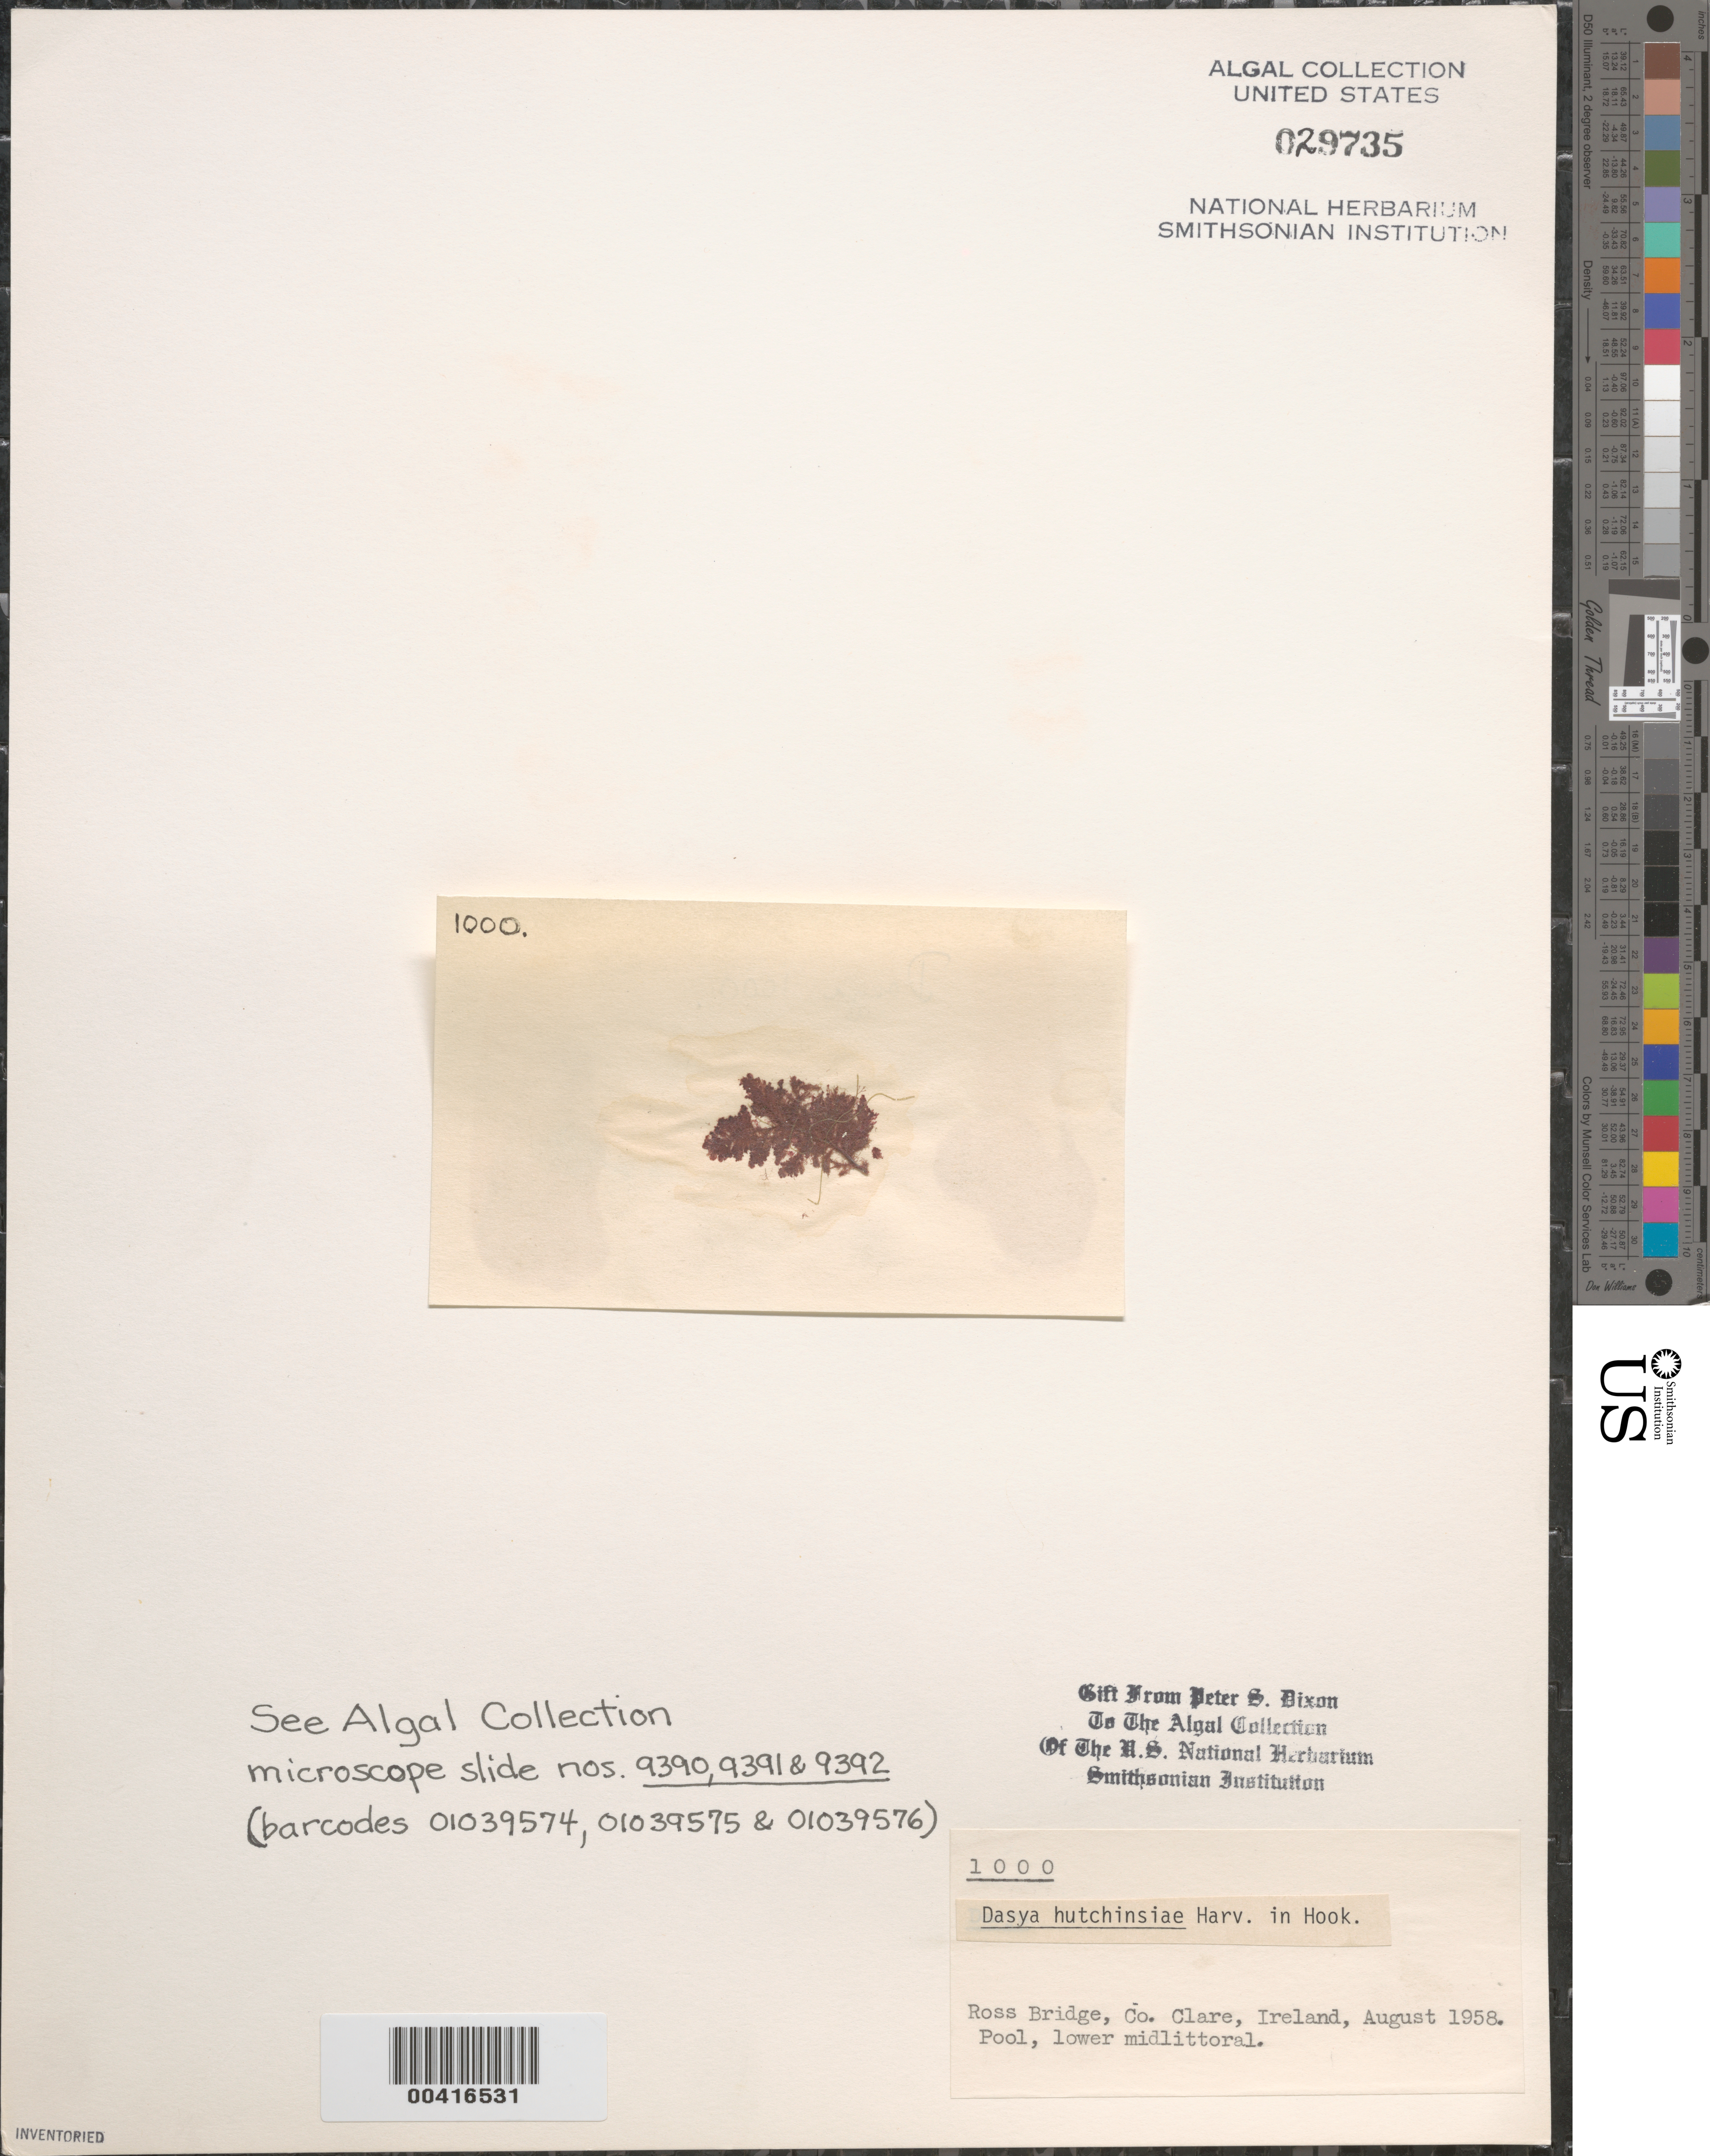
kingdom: Plantae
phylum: Rhodophyta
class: Florideophyceae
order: Ceramiales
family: Dasyaceae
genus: Dasya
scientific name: Dasya hutchinsiae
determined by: Dixon, P. S.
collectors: P. S. Dixon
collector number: PSD 1000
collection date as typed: Aug 1958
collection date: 1958-08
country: Ireland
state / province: Munster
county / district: Clare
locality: Ross Bridge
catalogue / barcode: US 29735